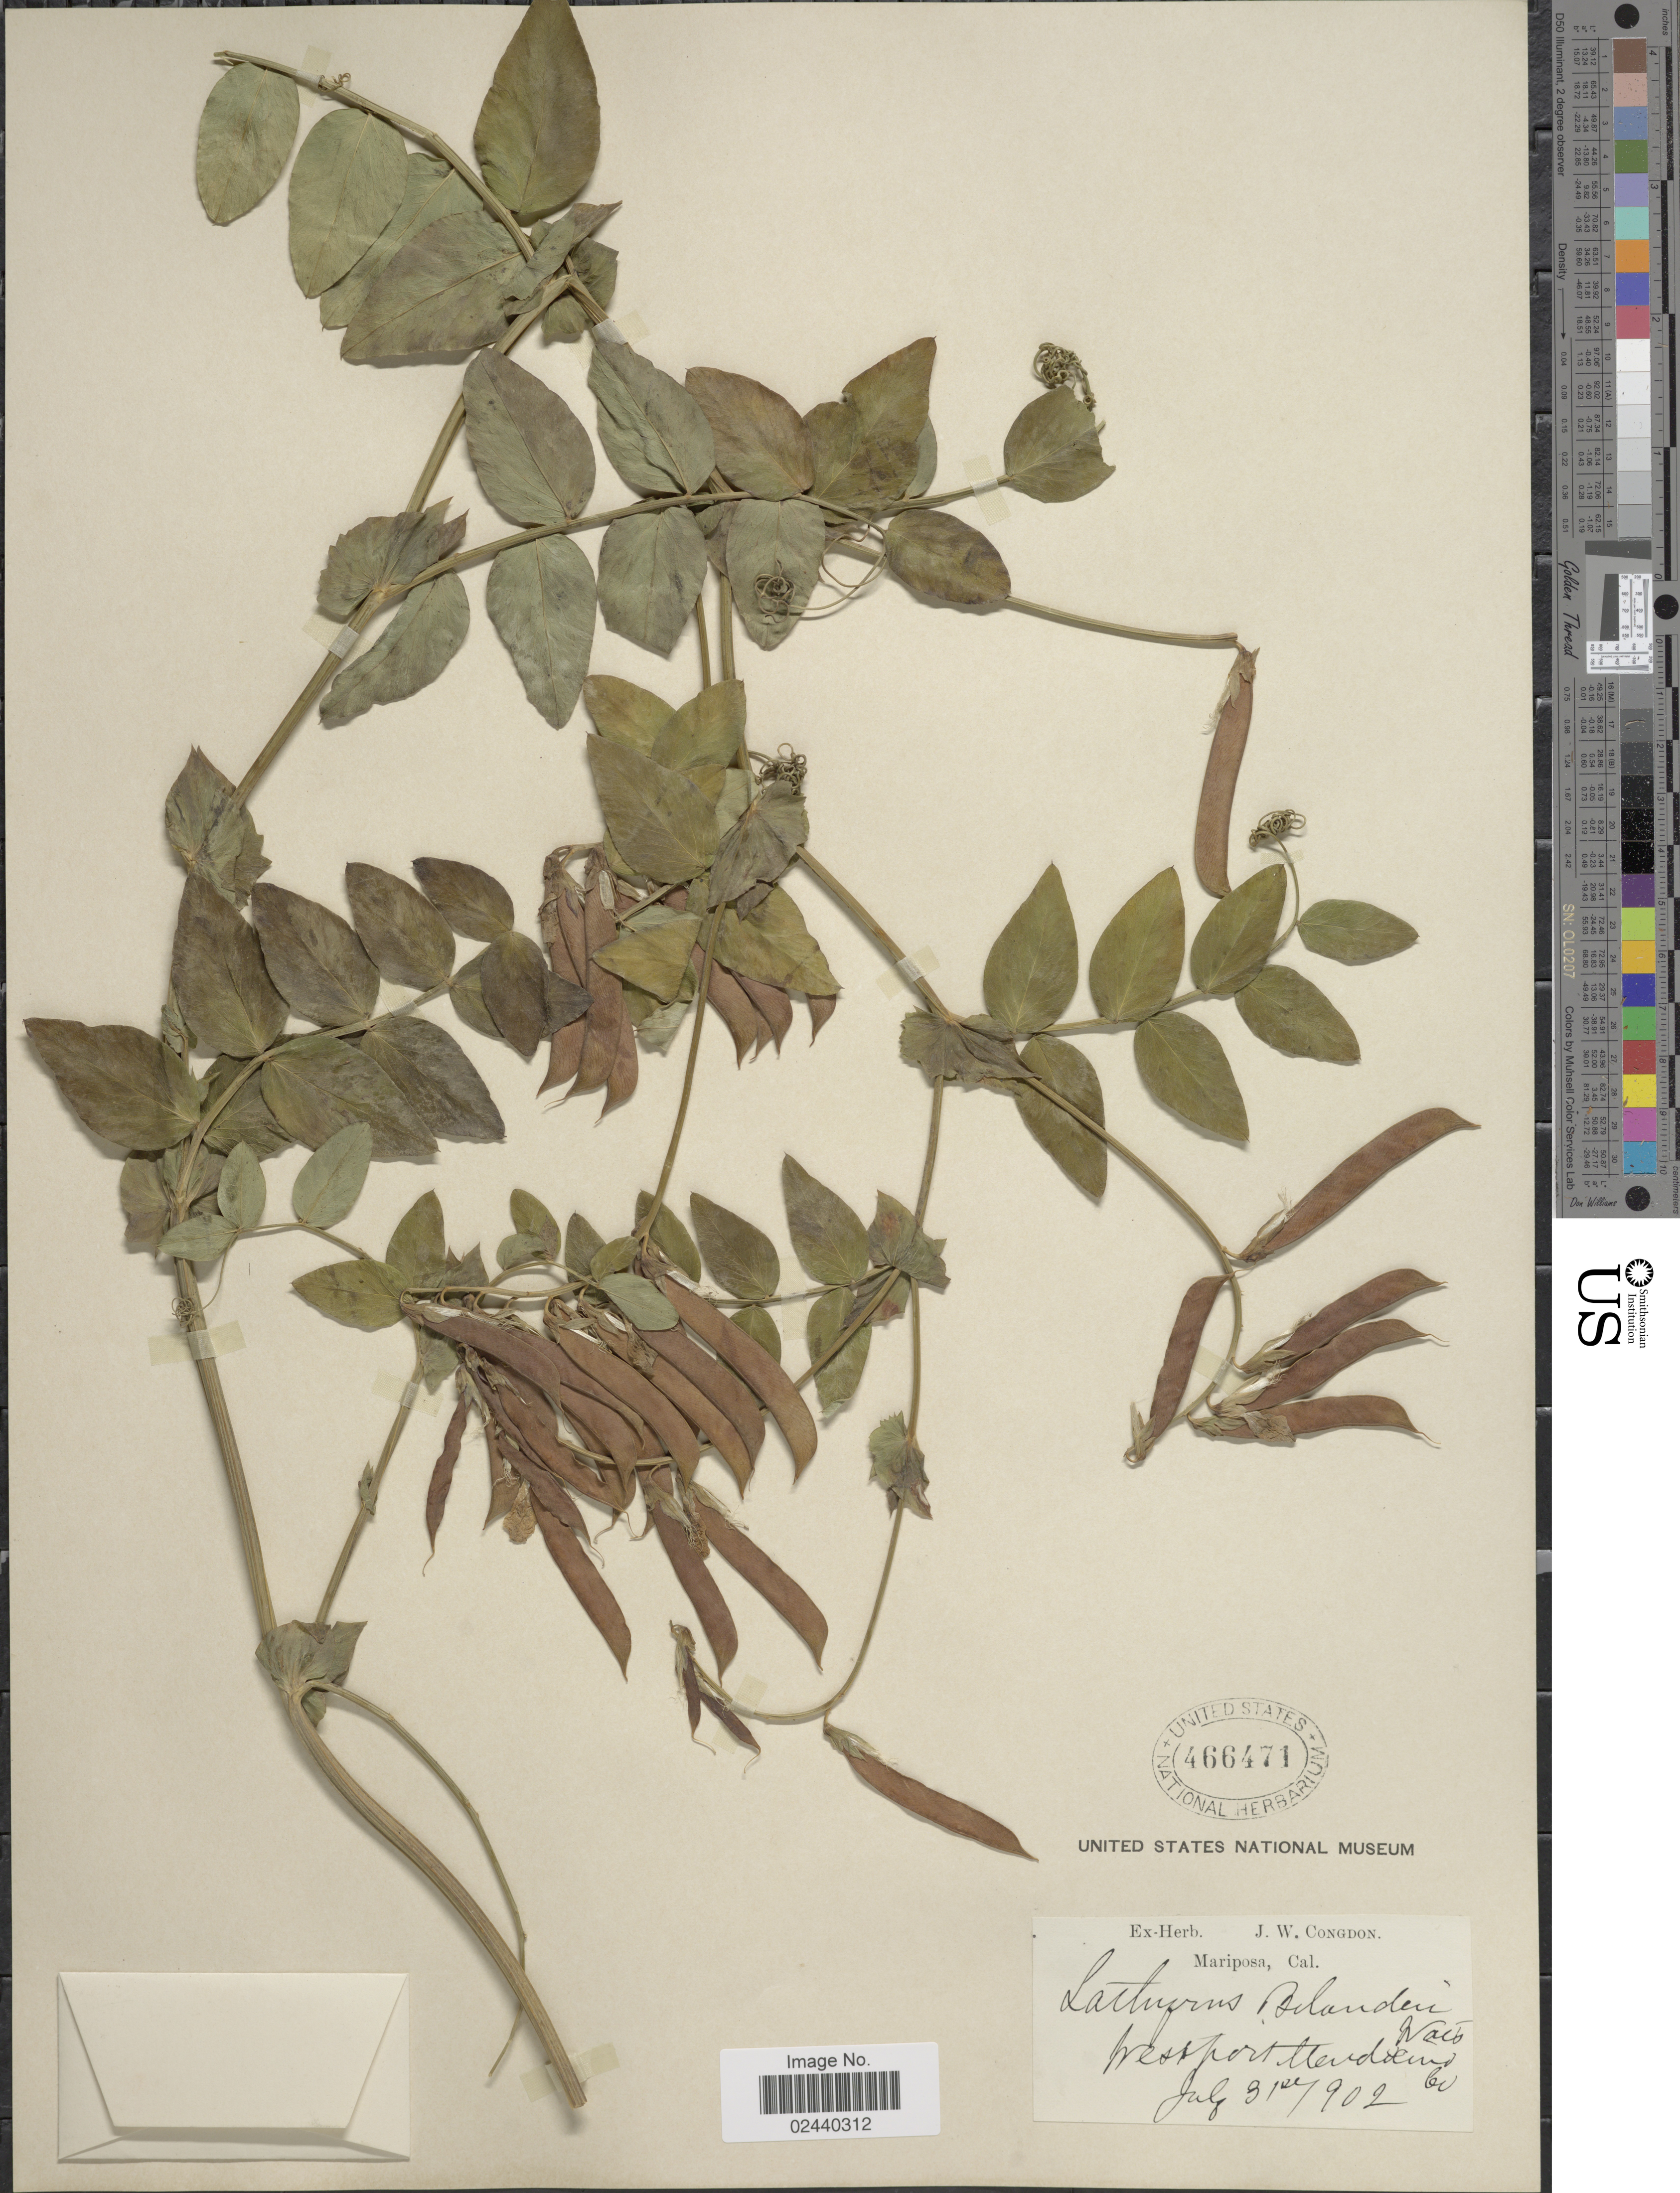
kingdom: Plantae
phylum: Tracheophyta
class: Magnoliopsida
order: Fabales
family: Fabaceae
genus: Lathyrus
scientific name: Lathyrus bolanderi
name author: S. Watson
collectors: ex herb. J. W. Congdon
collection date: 1902-07-31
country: United States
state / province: California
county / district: Mendocino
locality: Westport Mendocino Co.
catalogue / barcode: US 466471